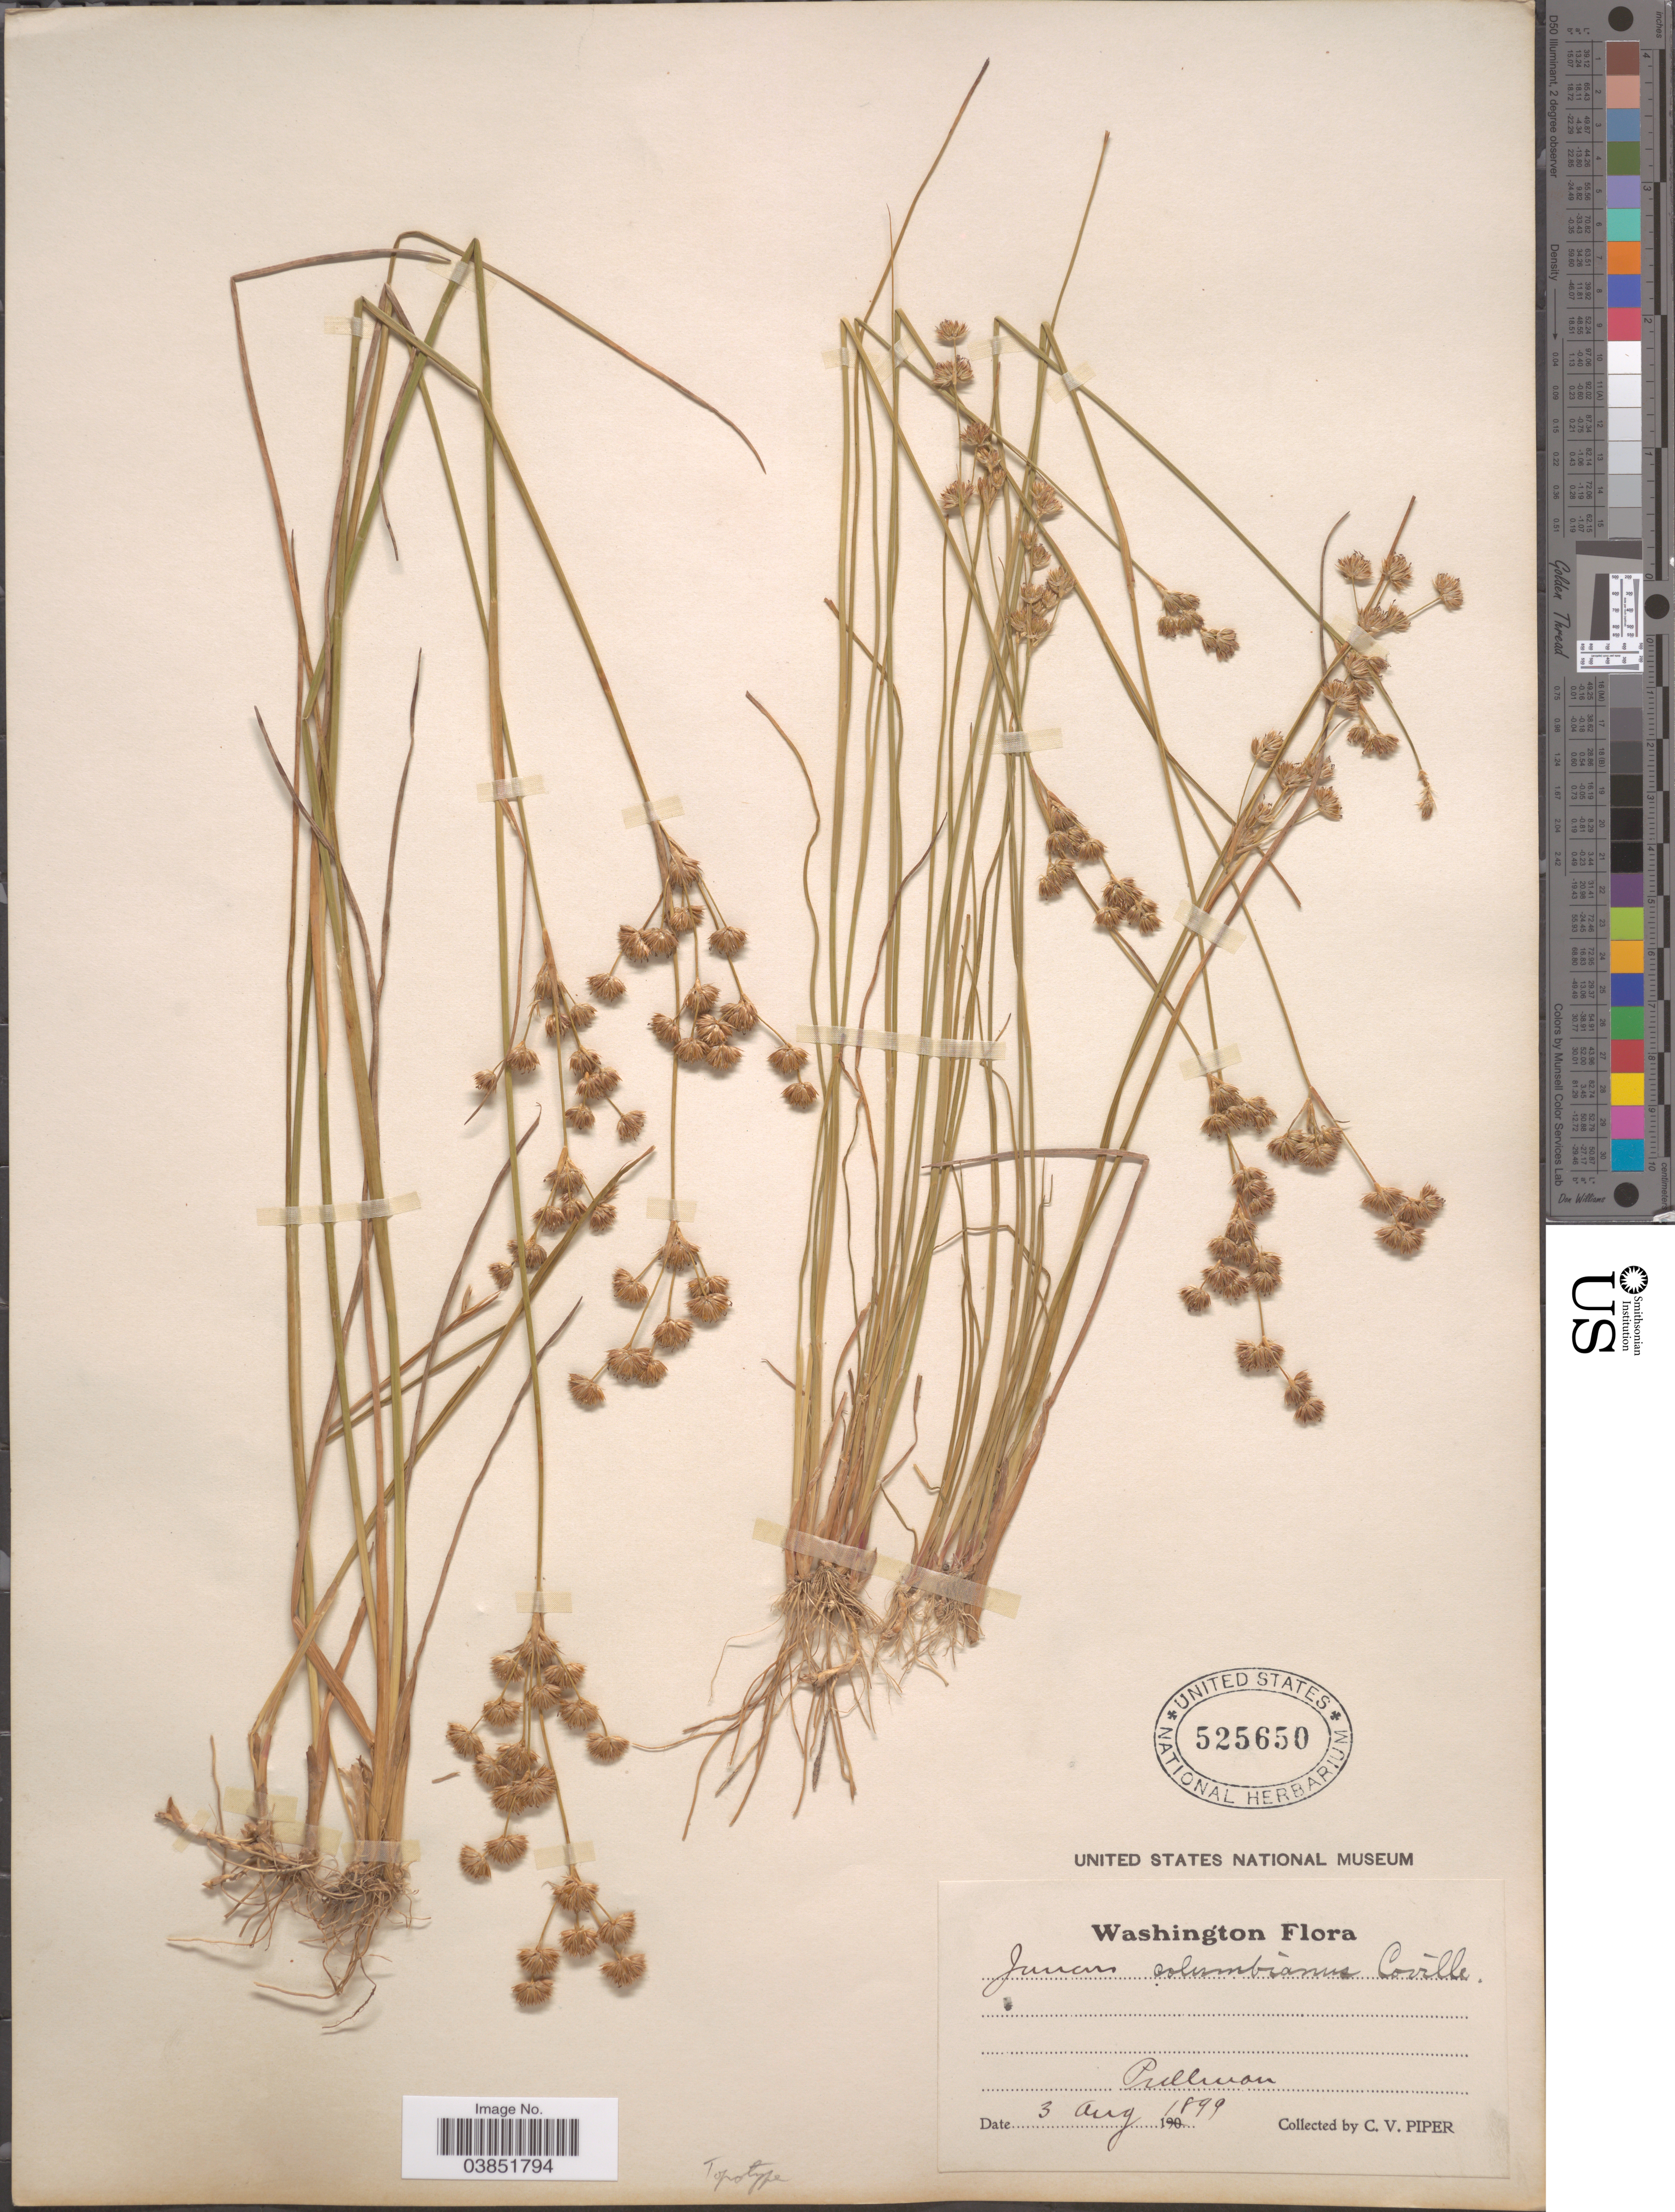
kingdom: Plantae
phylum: Tracheophyta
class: Liliopsida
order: Poales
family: Juncaceae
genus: Juncus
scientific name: Juncus columbianus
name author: Coville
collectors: C. V. Piper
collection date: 1899-08-03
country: United States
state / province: Washington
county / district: Whitman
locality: Pullman.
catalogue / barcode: US 525650